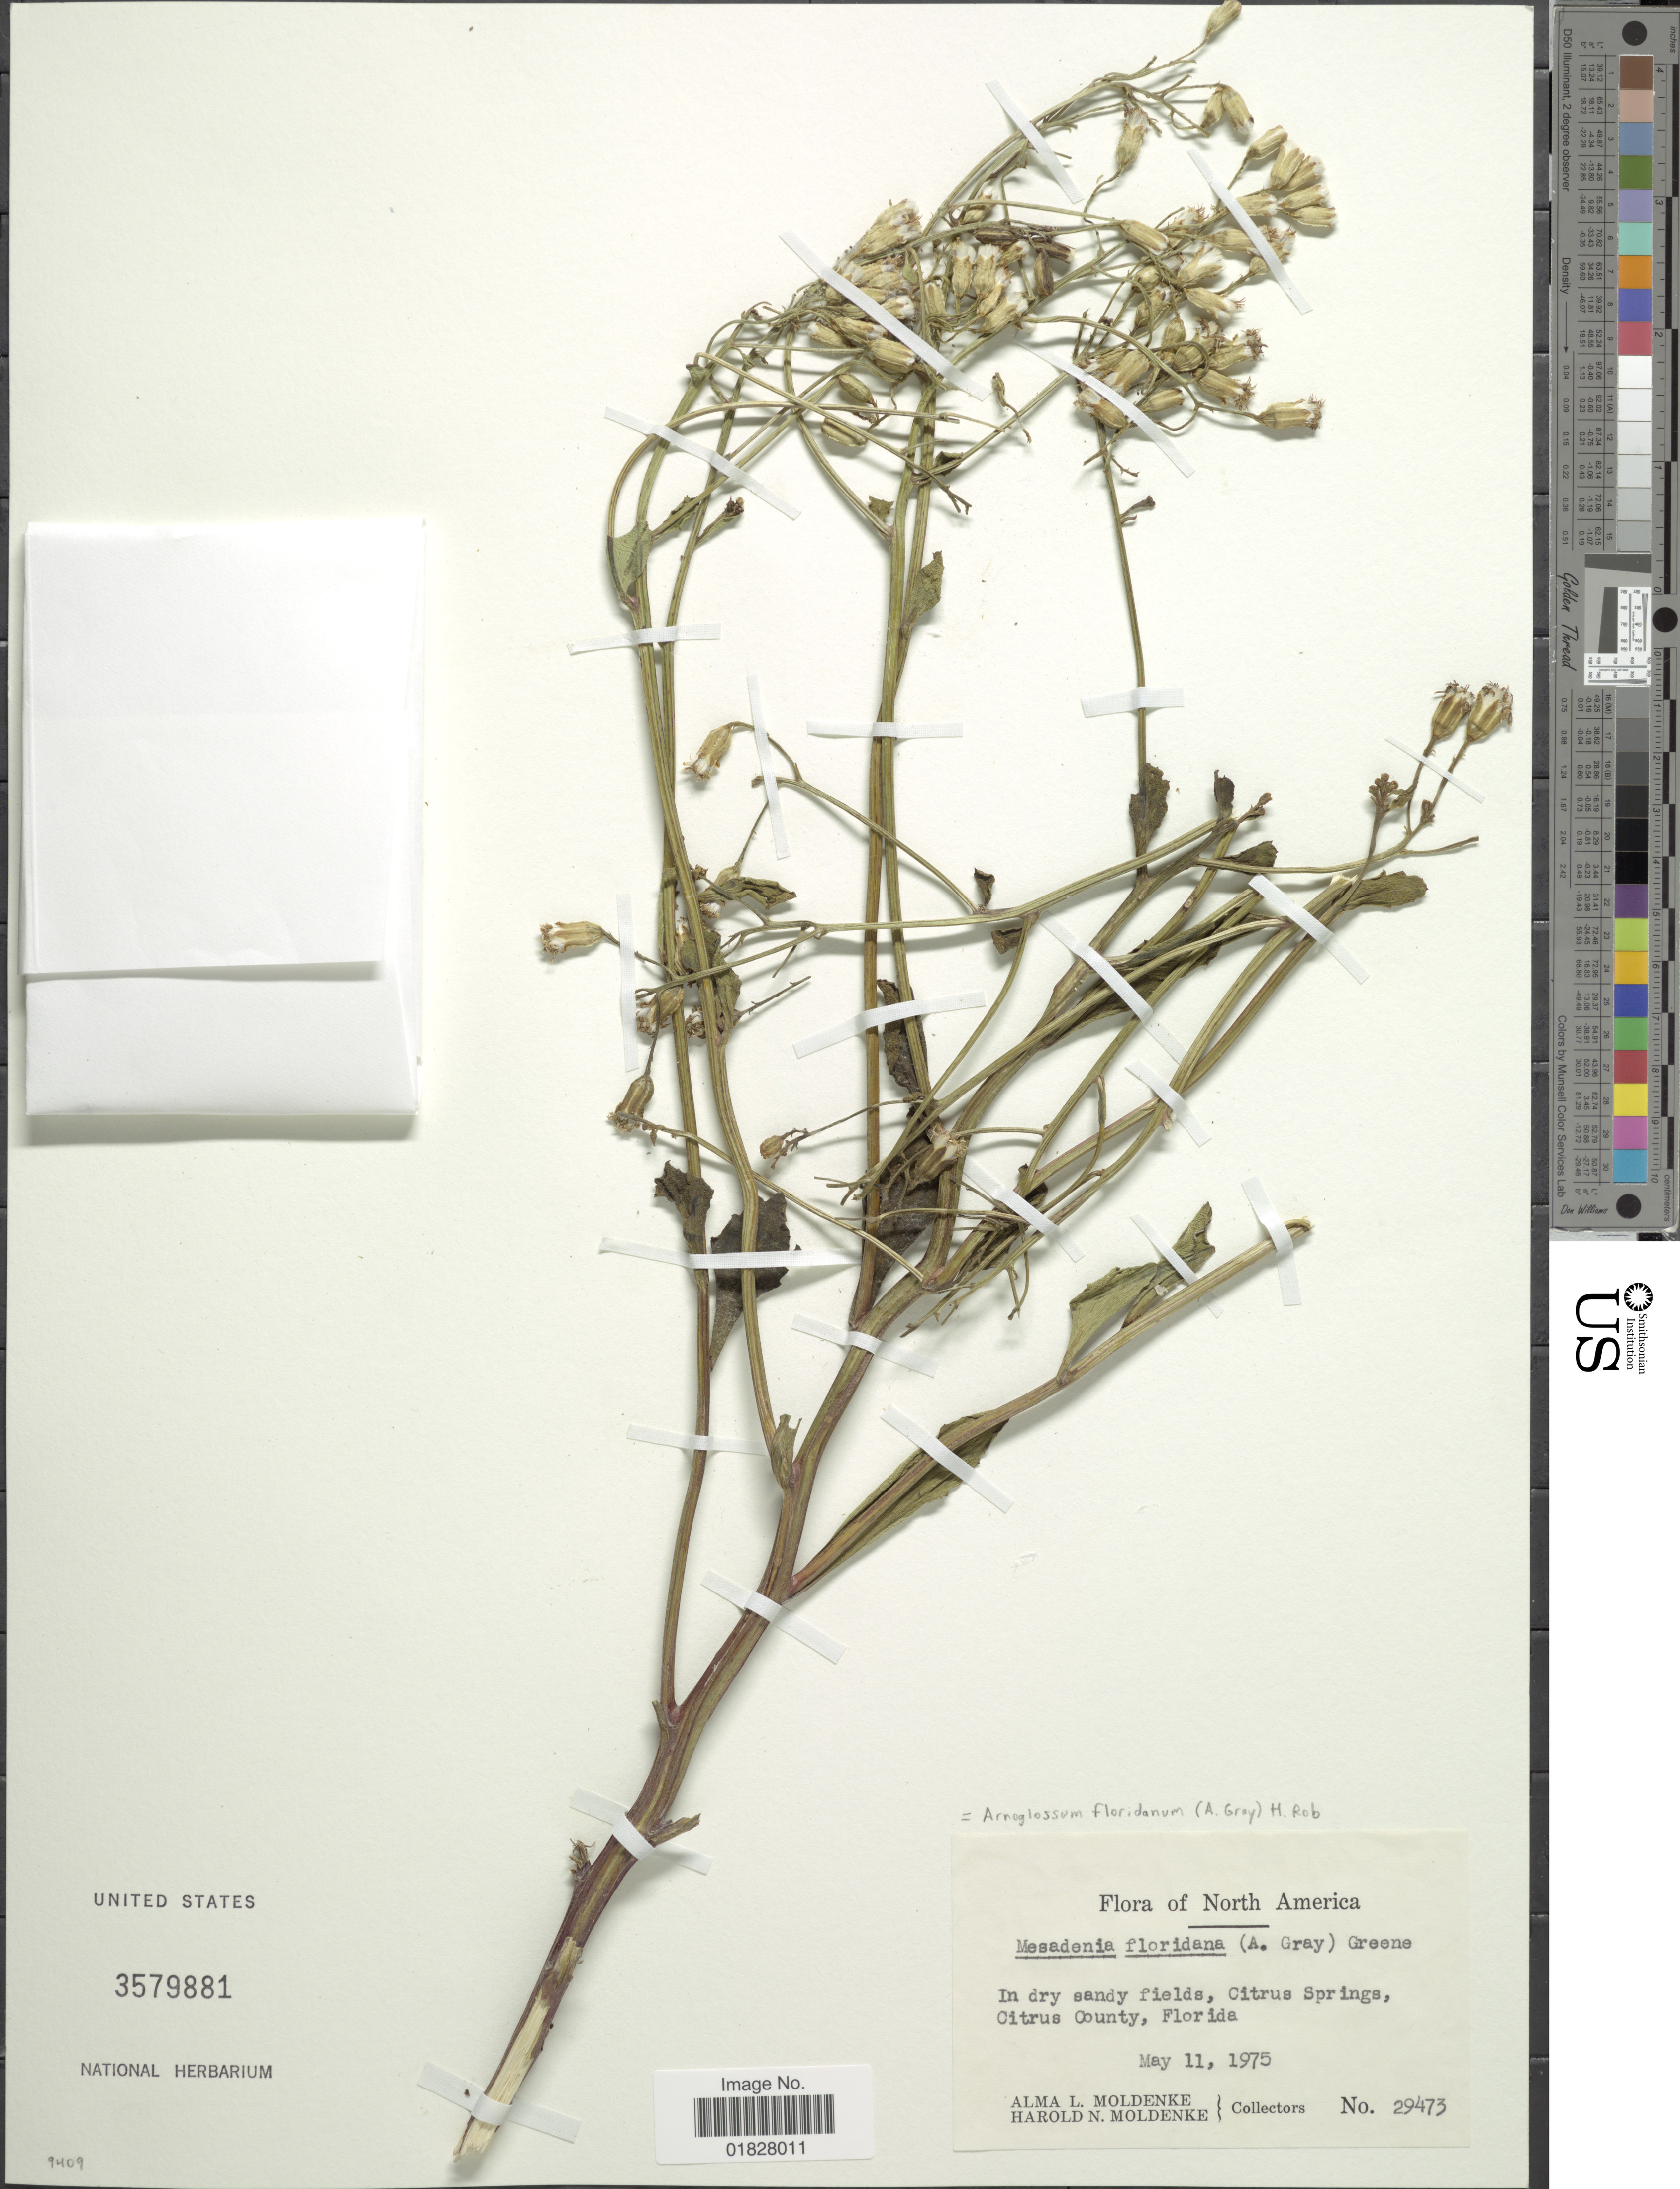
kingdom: Plantae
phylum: Tracheophyta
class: Magnoliopsida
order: Asterales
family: Asteraceae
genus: Arnoglossum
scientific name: Arnoglossum floridanum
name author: (A. Gray) H. Rob.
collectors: A. L. Moldenke & H. N. Moldenke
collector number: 29473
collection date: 1975-05-11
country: United States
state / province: Florida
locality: In dry sandy fields, Citrus Springs, Citrus County, Florida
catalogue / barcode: US 3579881